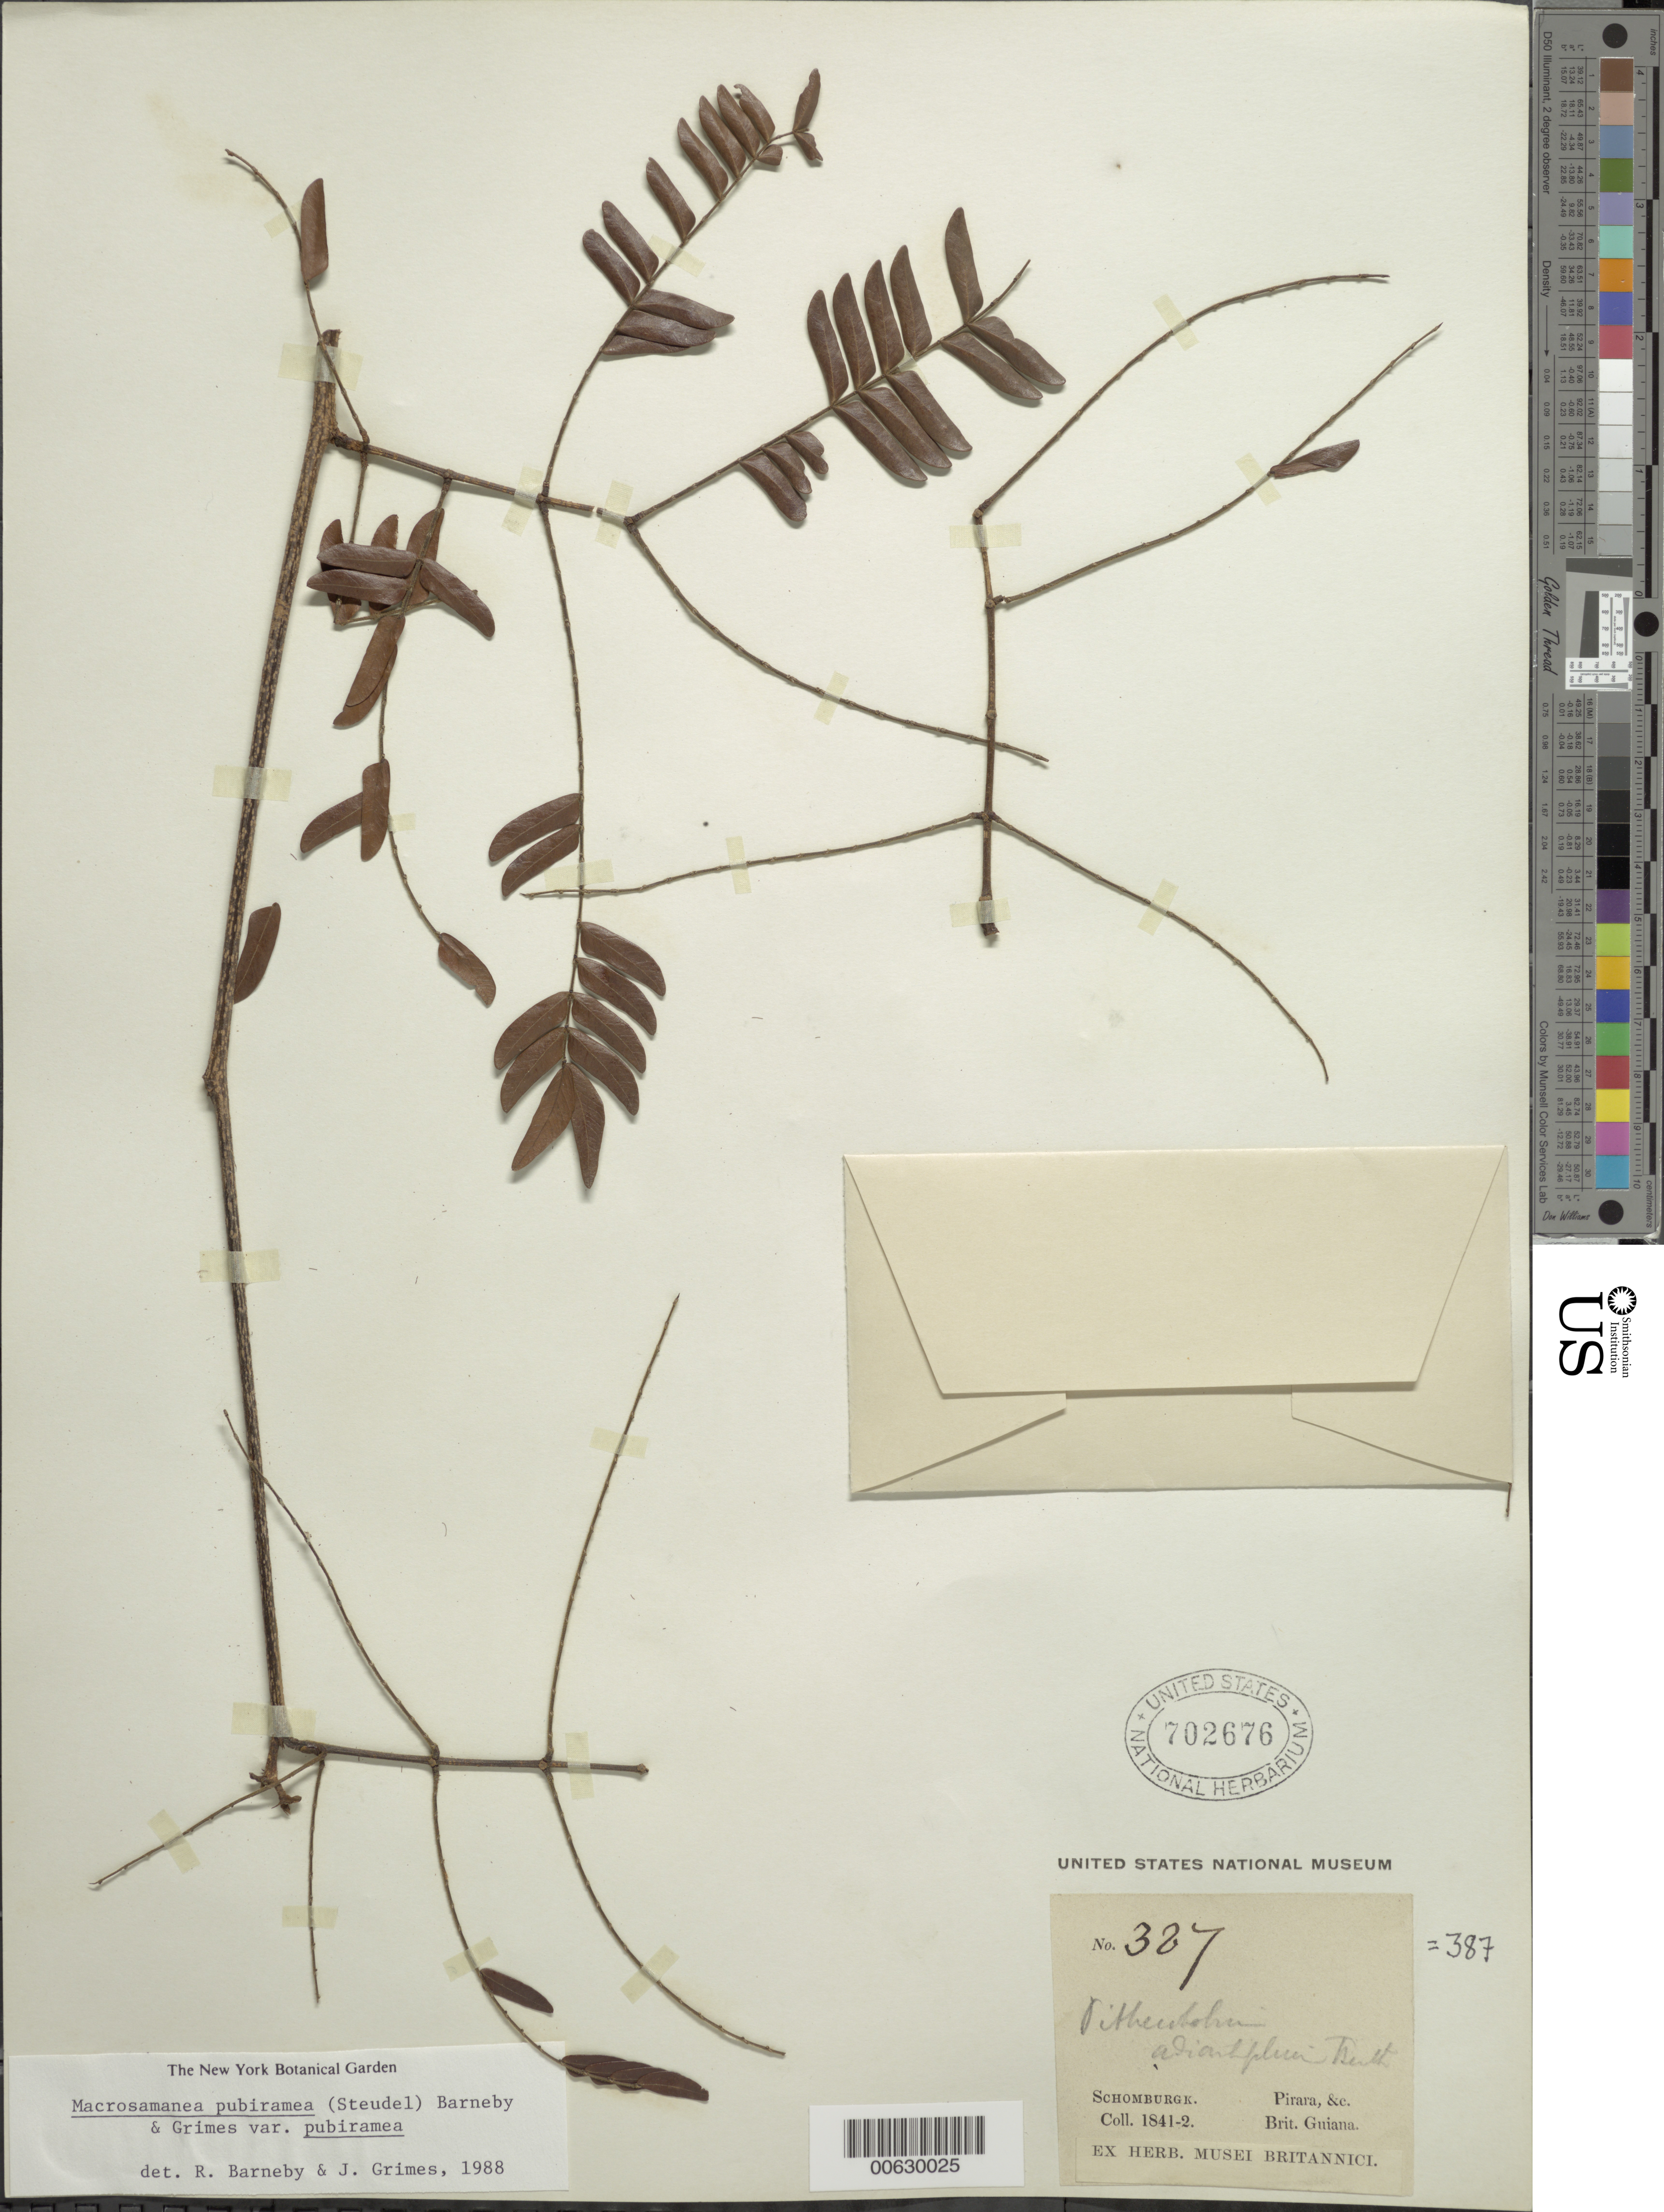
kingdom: Plantae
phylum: Tracheophyta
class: Magnoliopsida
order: Fabales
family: Fabaceae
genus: Macrosamanea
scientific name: Macrosamanea pubiramea var. pubiramea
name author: (Steud.) Barneby & J.W. Grimes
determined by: Barneby, R. C.; Grimes, J. W.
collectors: R. H. Schomburgk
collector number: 387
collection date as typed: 1841 to 1842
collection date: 1841/1842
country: Guyana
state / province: U. Takutu-U. Essequibo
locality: Pirara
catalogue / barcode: US 702676